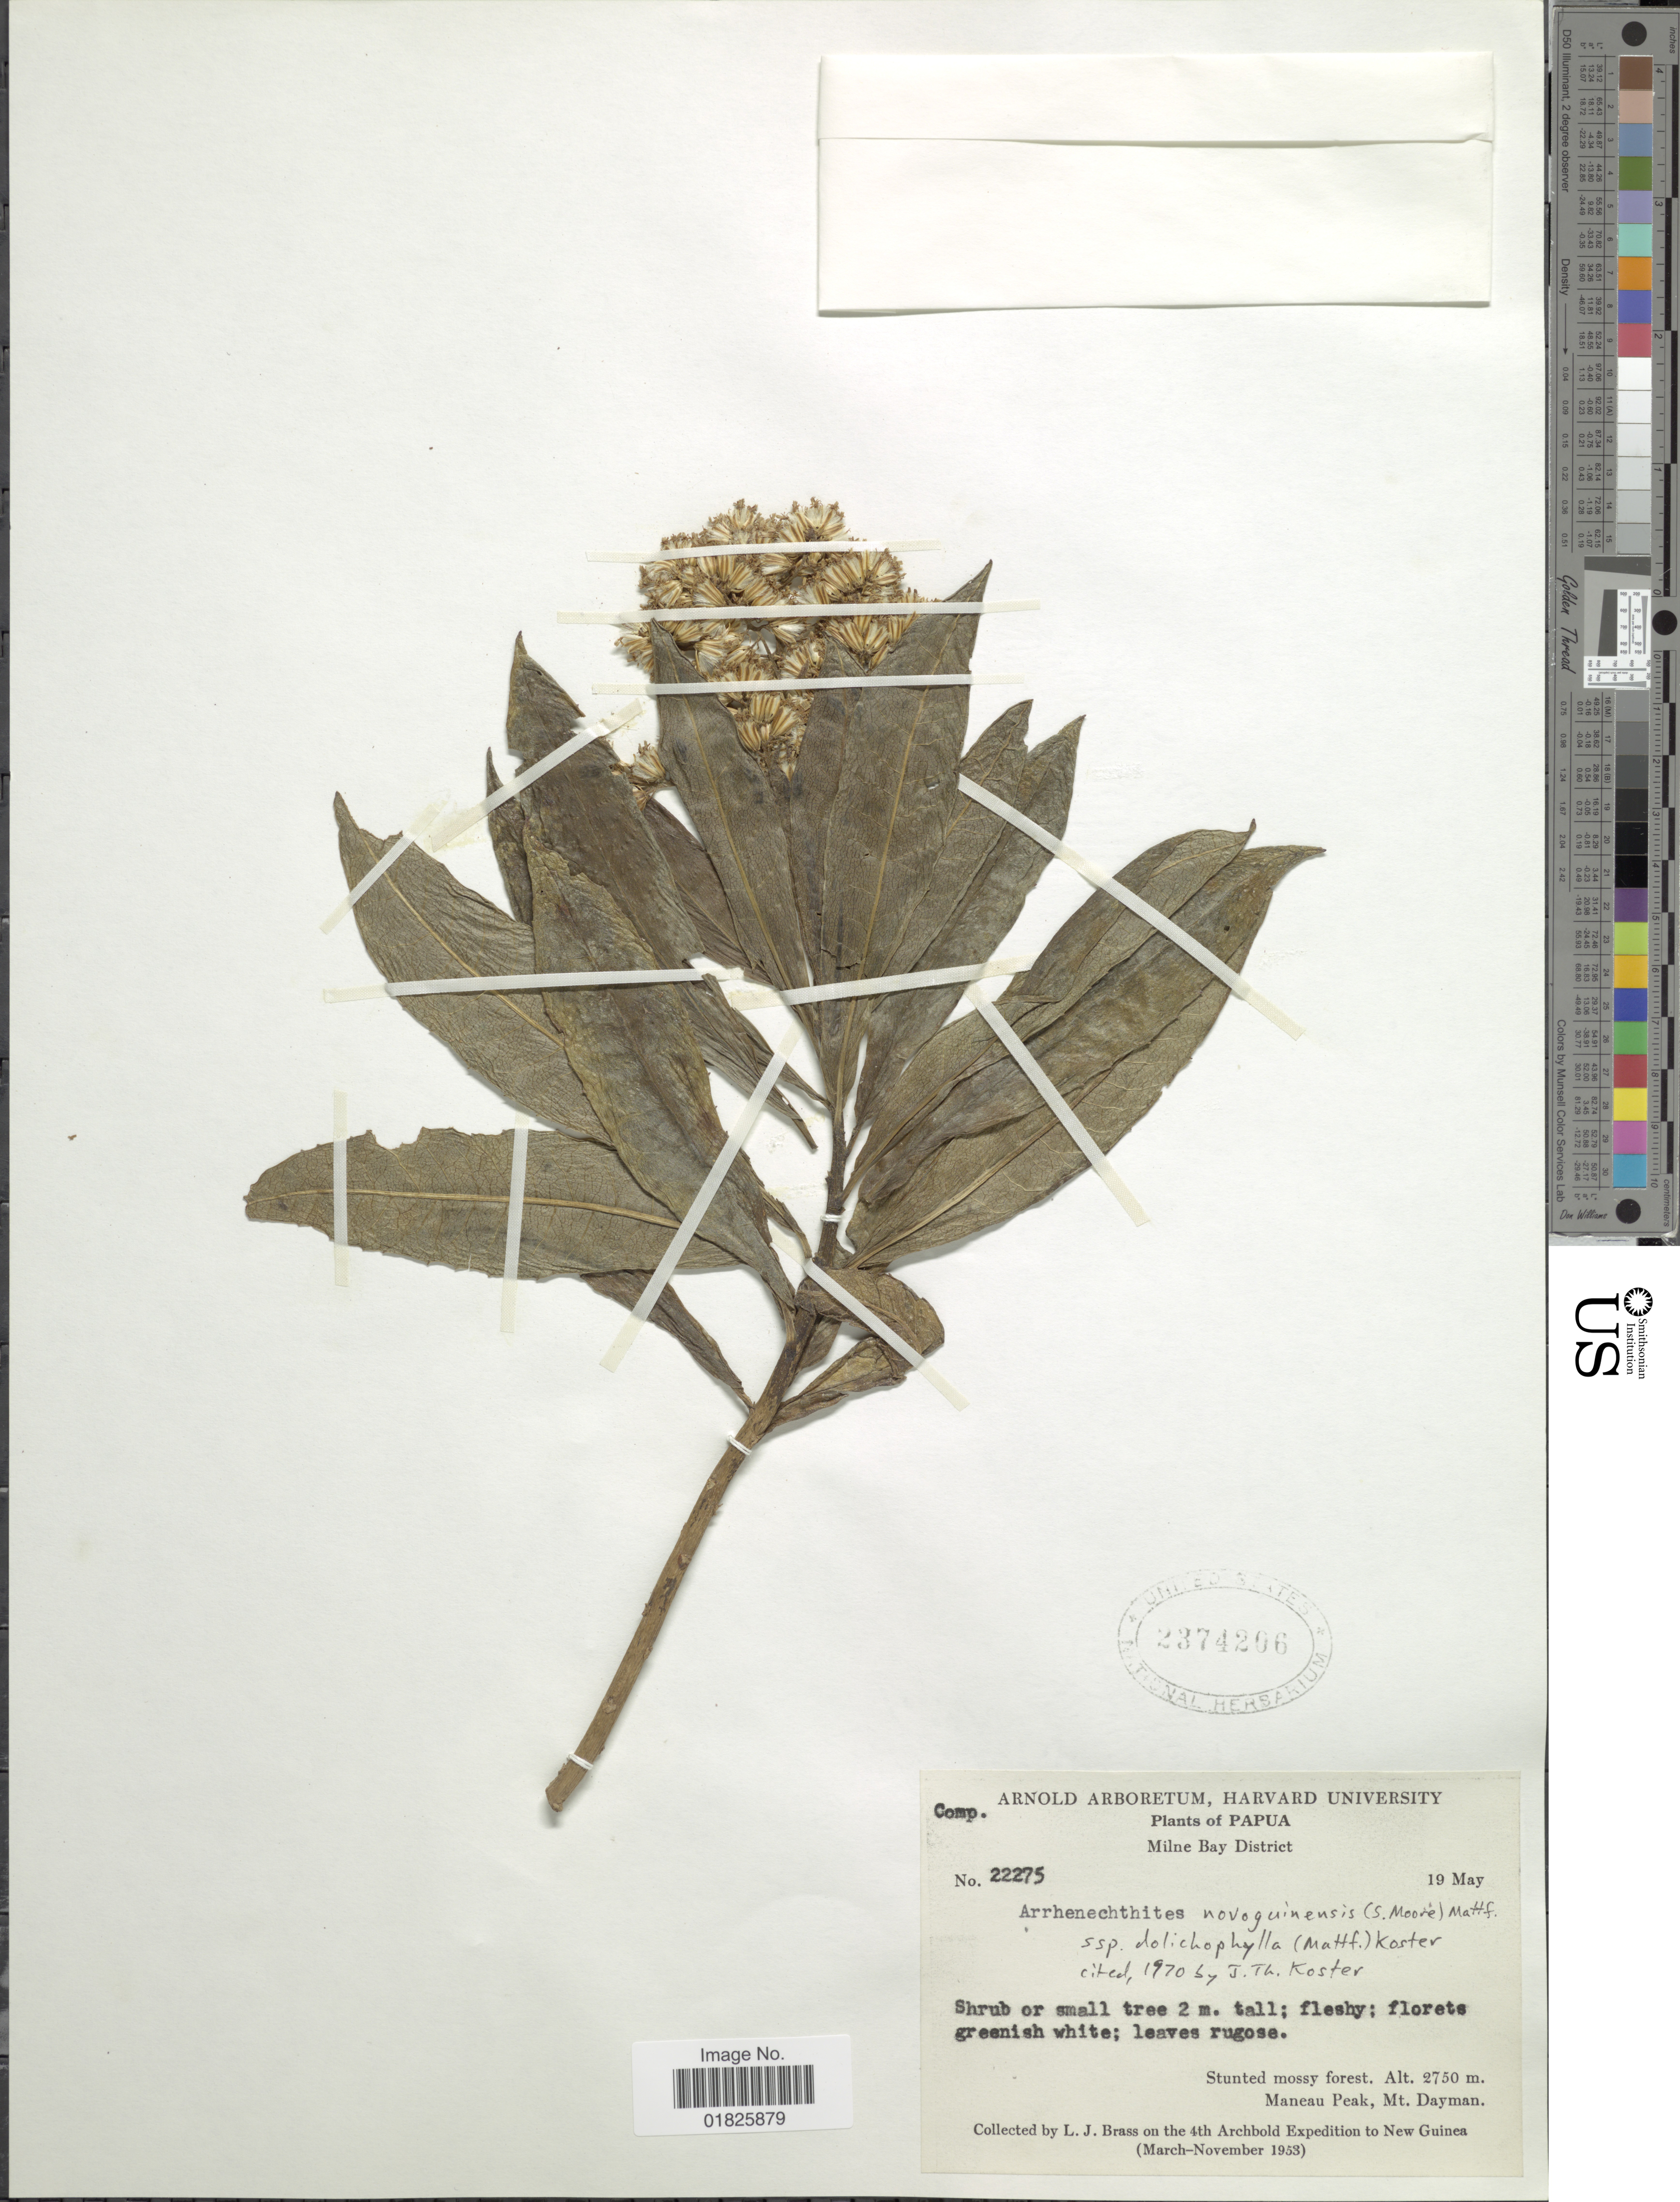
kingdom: Plantae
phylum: Tracheophyta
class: Magnoliopsida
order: Asterales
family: Asteraceae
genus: Arrhenechthites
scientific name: Arrhenechthites novoguineensis subsp. doliciphylla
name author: (Mattf.) J. Kost.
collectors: L. J. Brass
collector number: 22275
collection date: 1953-05-19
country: Papua New Guinea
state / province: Milne Bay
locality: Papua, Maneau Peak, Mt. Dayman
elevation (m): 2750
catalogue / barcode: US 2374206